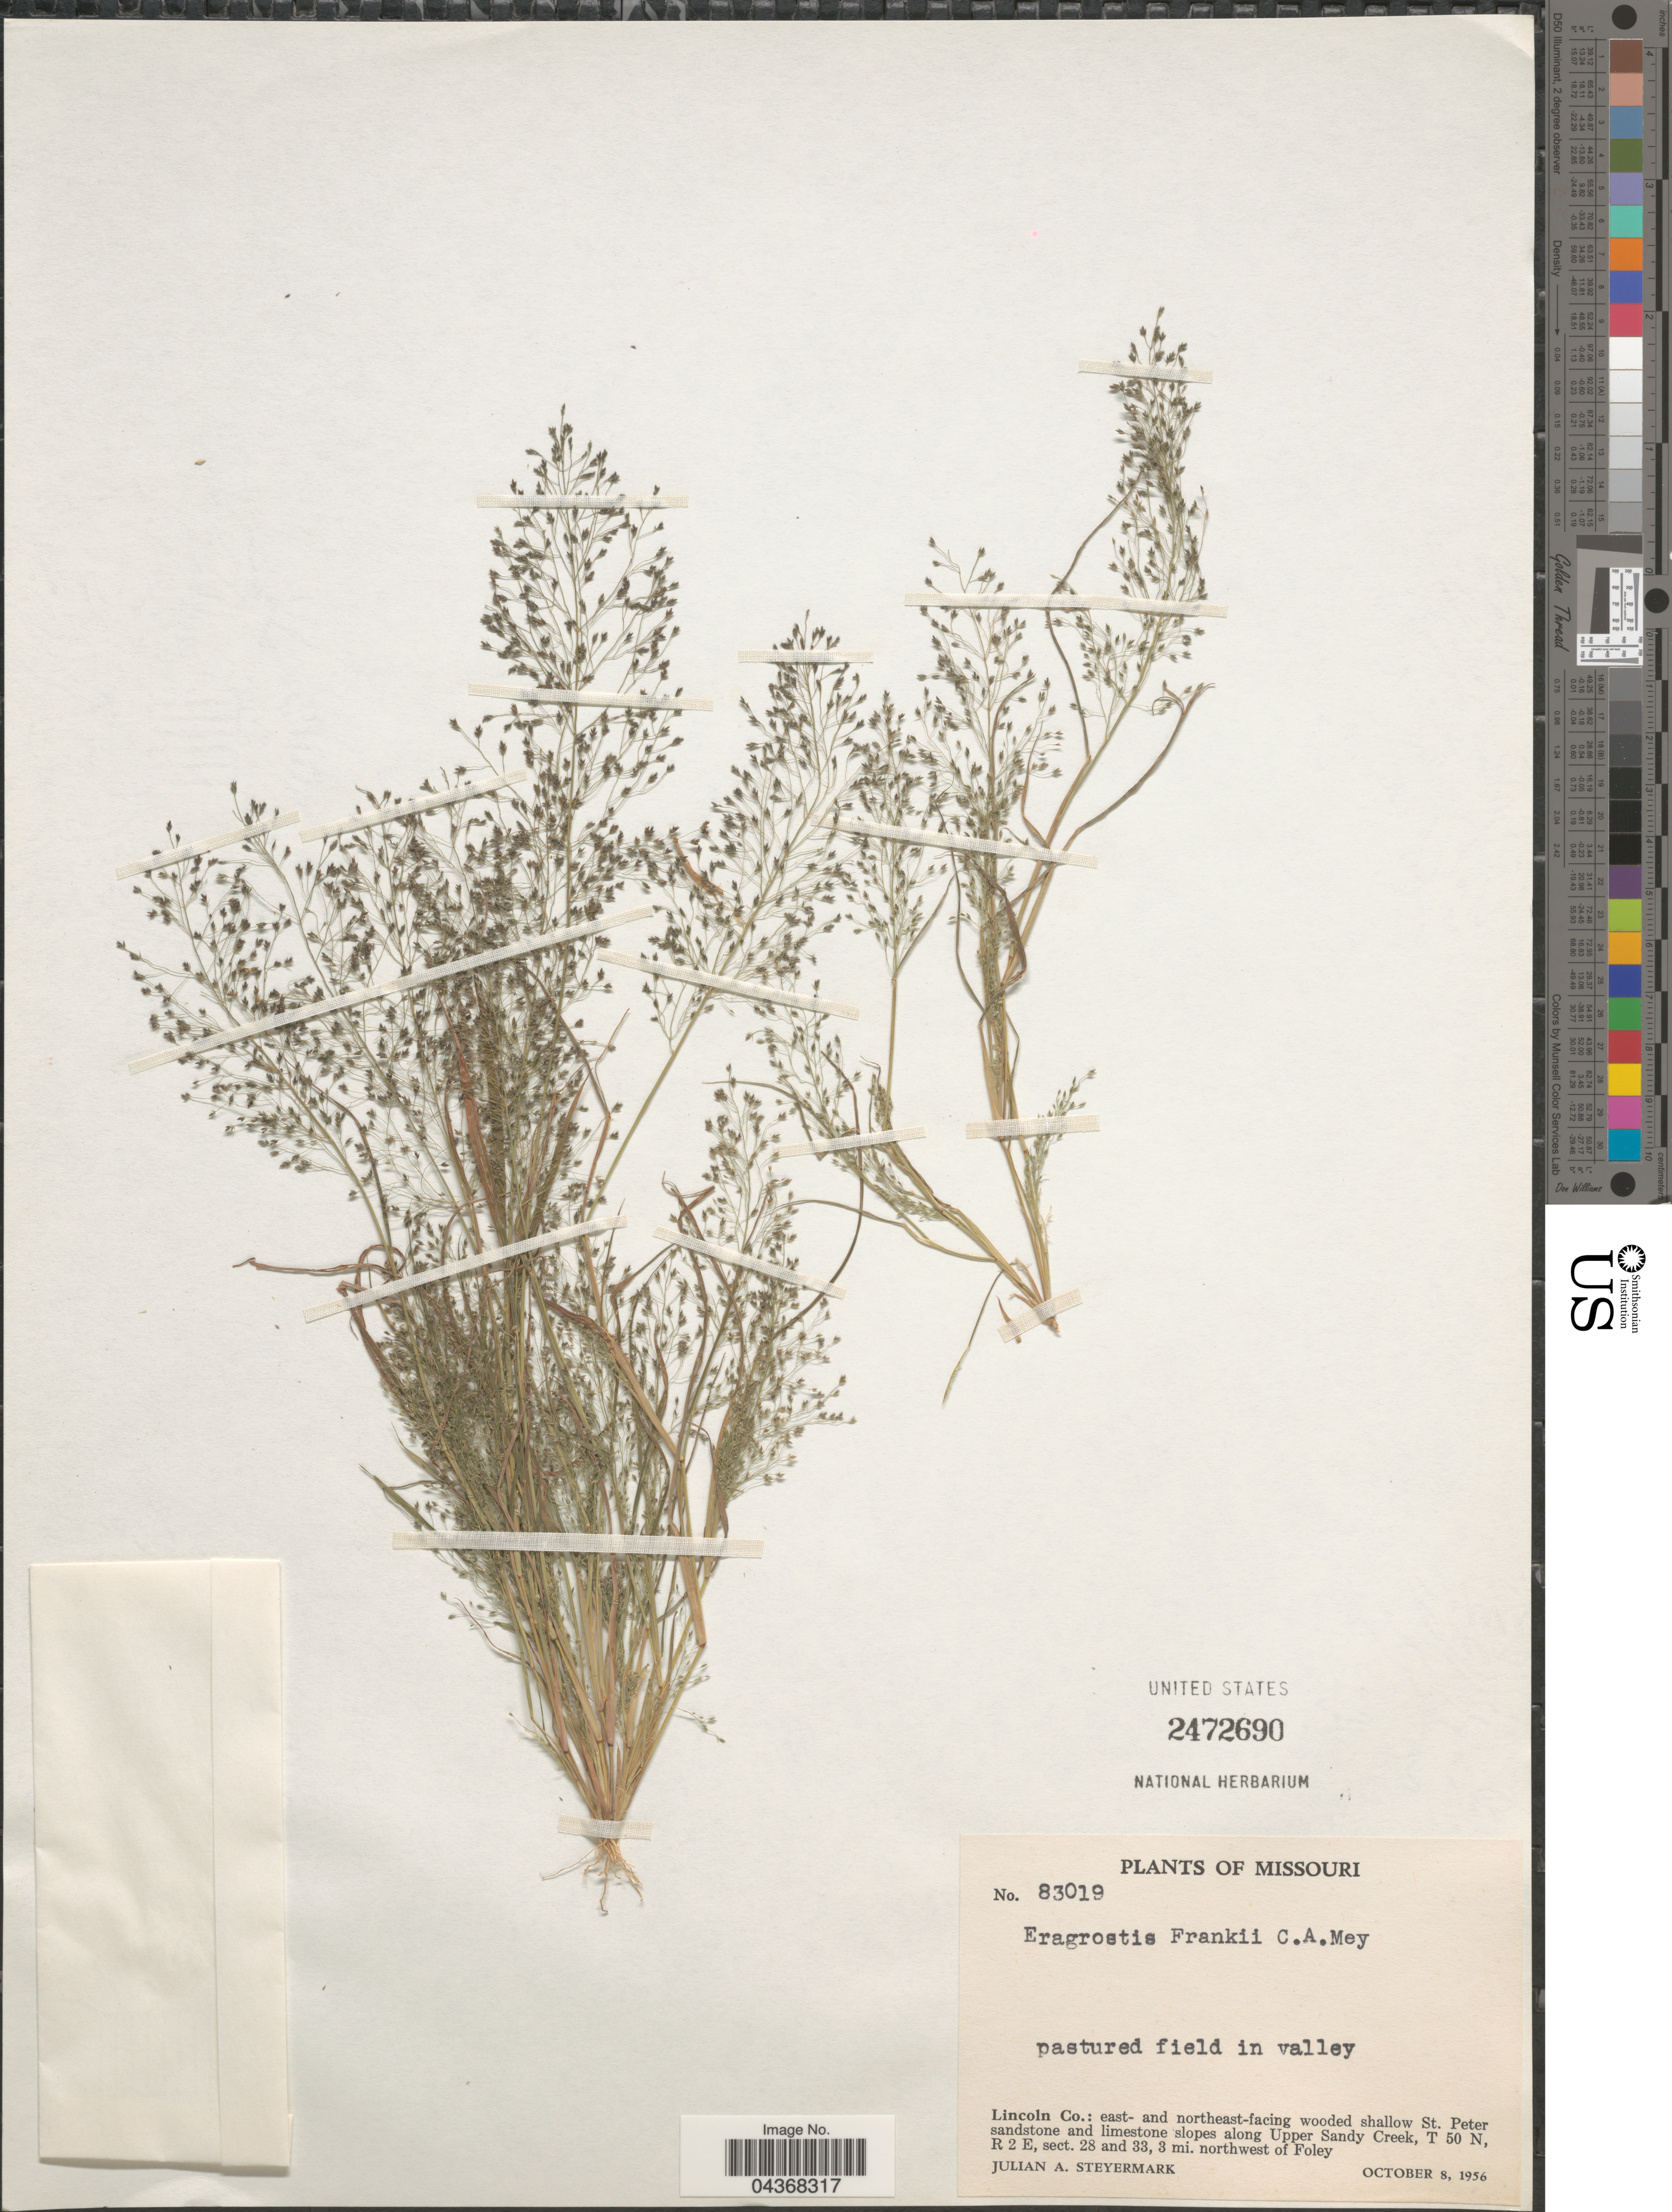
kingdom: Plantae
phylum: Tracheophyta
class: Liliopsida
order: Poales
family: Poaceae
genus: Eragrostis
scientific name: Eragrostis frankii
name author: C.A. Mey. ex Steud.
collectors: J. Steyermark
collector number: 83019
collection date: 1956-10-08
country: United States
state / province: Missouri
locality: Lincoln Co.: east- and northeast-facing wooded shallow St. Peter sandstone and limestone slopes along Upper Sandy Creek, T 50 N, R 2 E, sect. 28 and 33, 3 mi. northwest of Foley.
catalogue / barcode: US 2472690